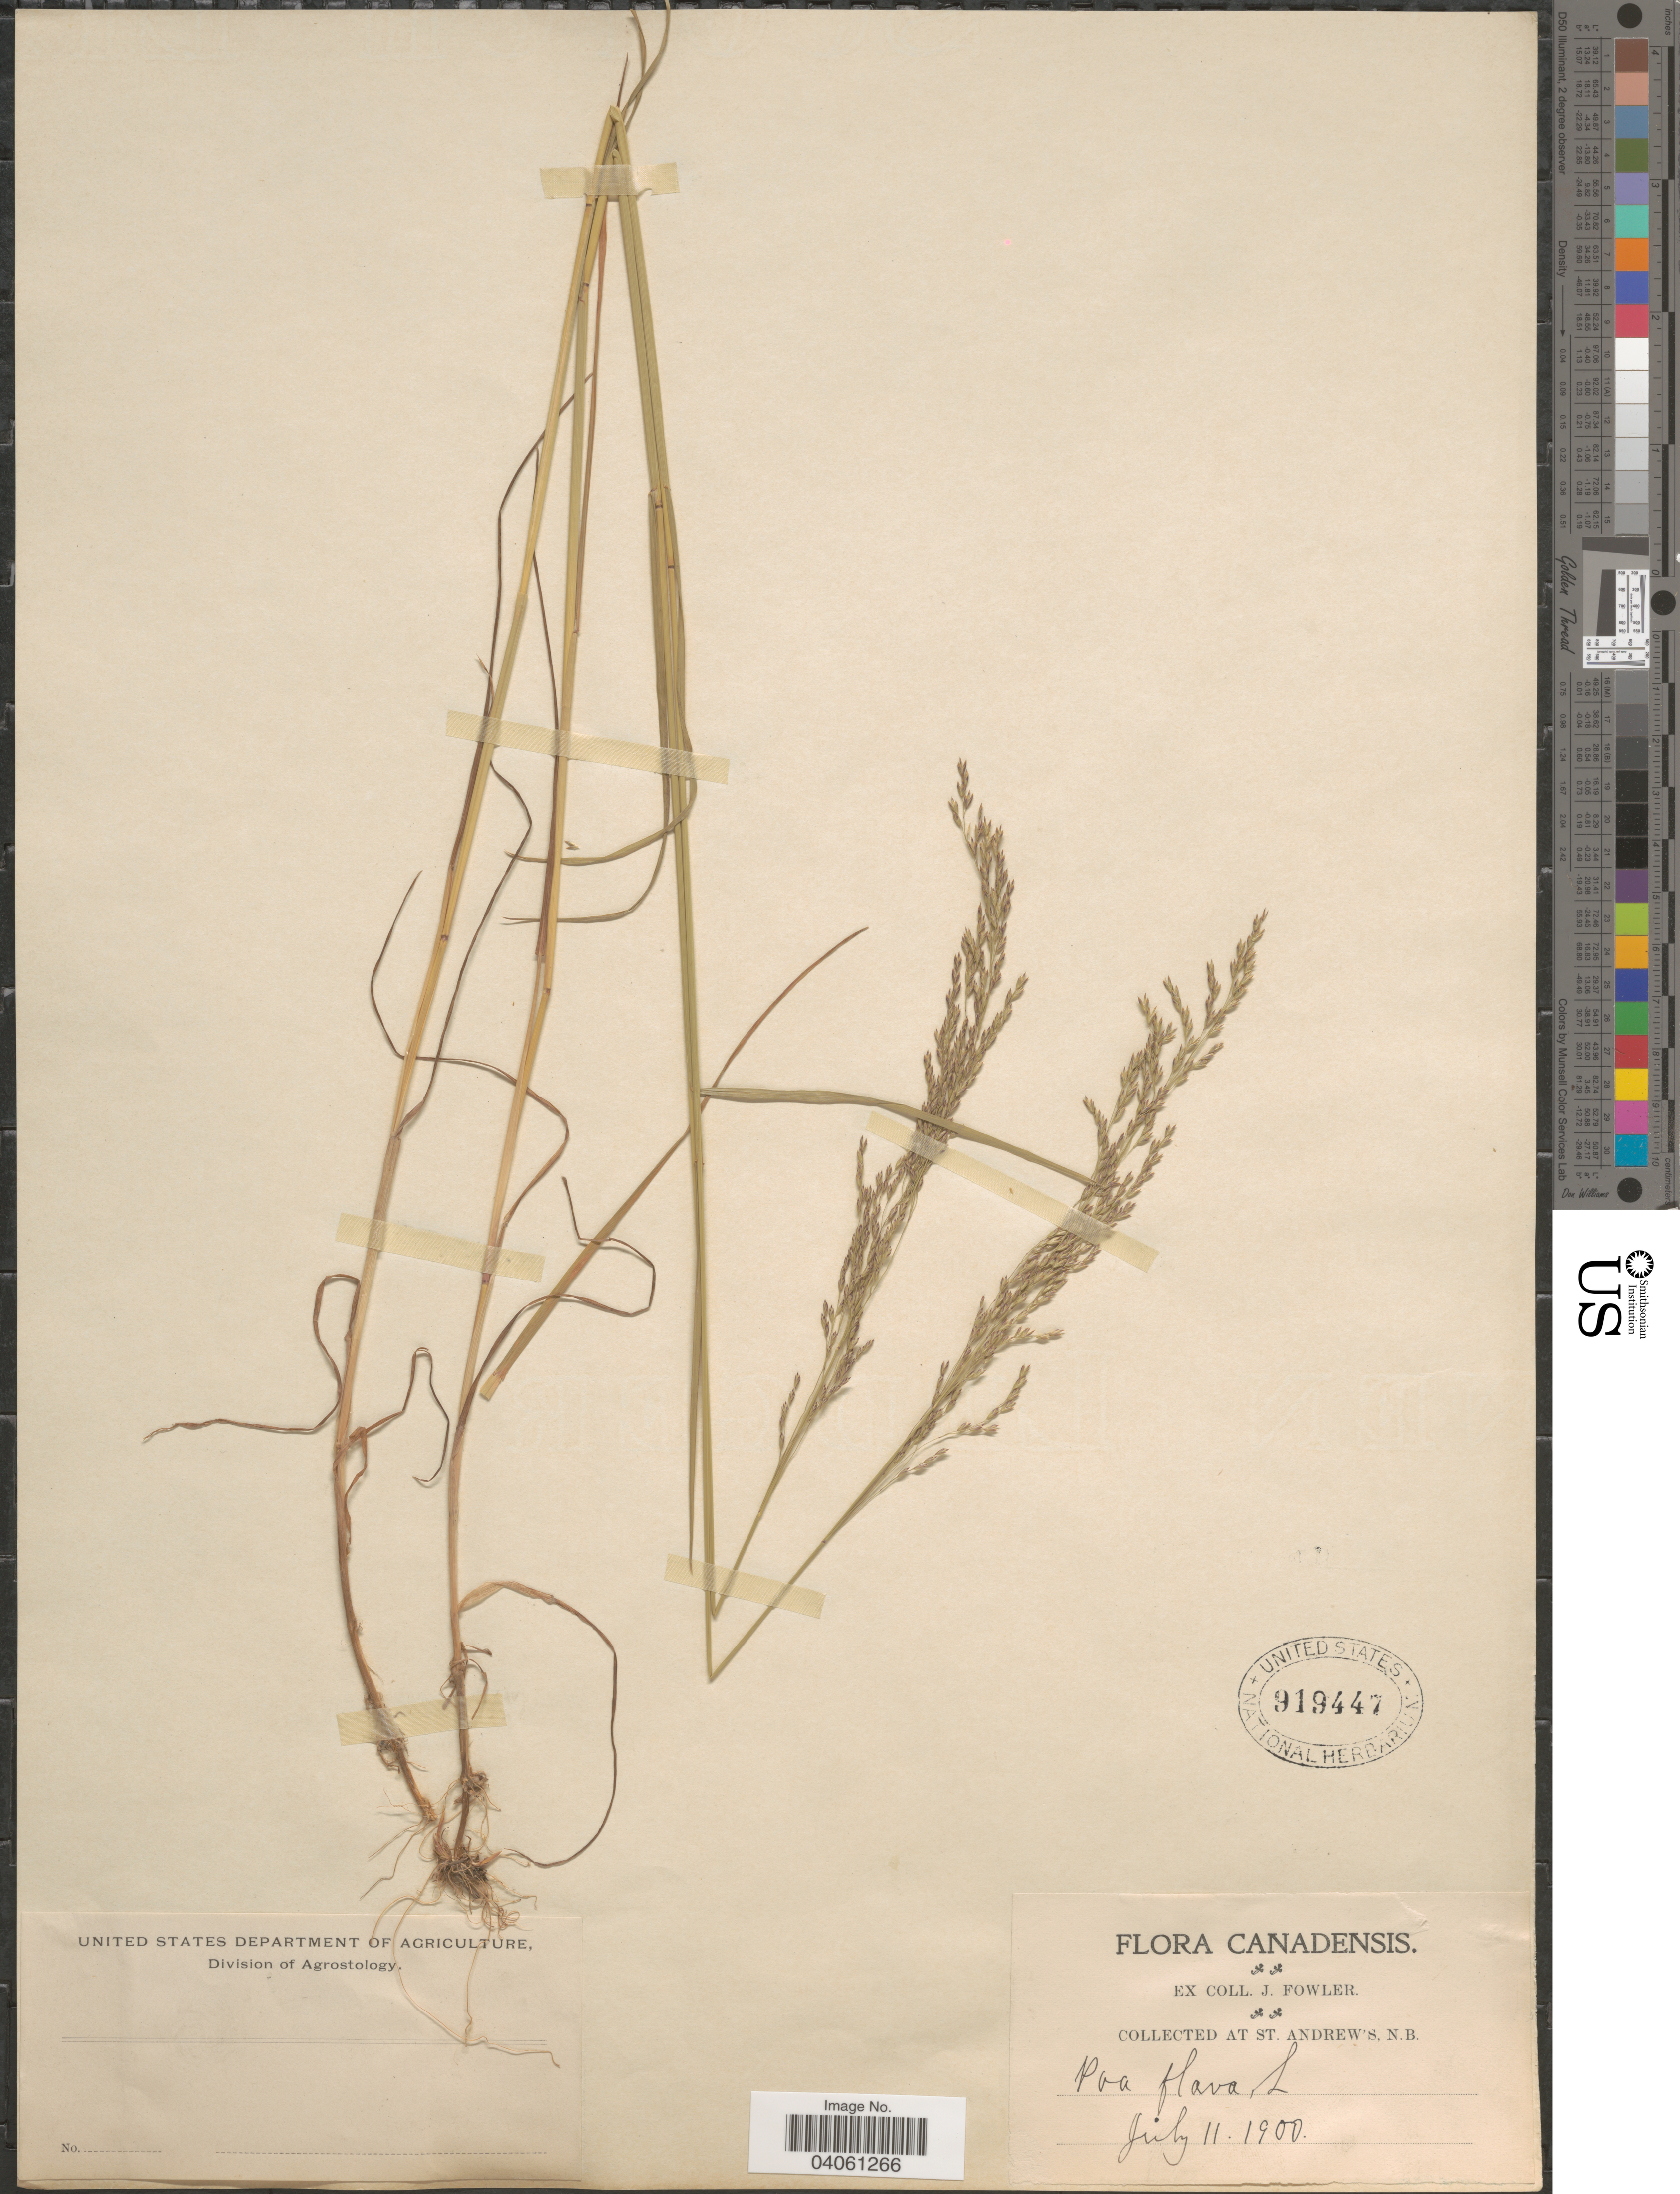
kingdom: Plantae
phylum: Tracheophyta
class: Liliopsida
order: Poales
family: Poaceae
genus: Poa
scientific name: Poa palustris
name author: L.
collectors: J. Fowler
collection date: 1900-07-11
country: Canada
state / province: New Brunswick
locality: At St. Andrew's.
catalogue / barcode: US 919447